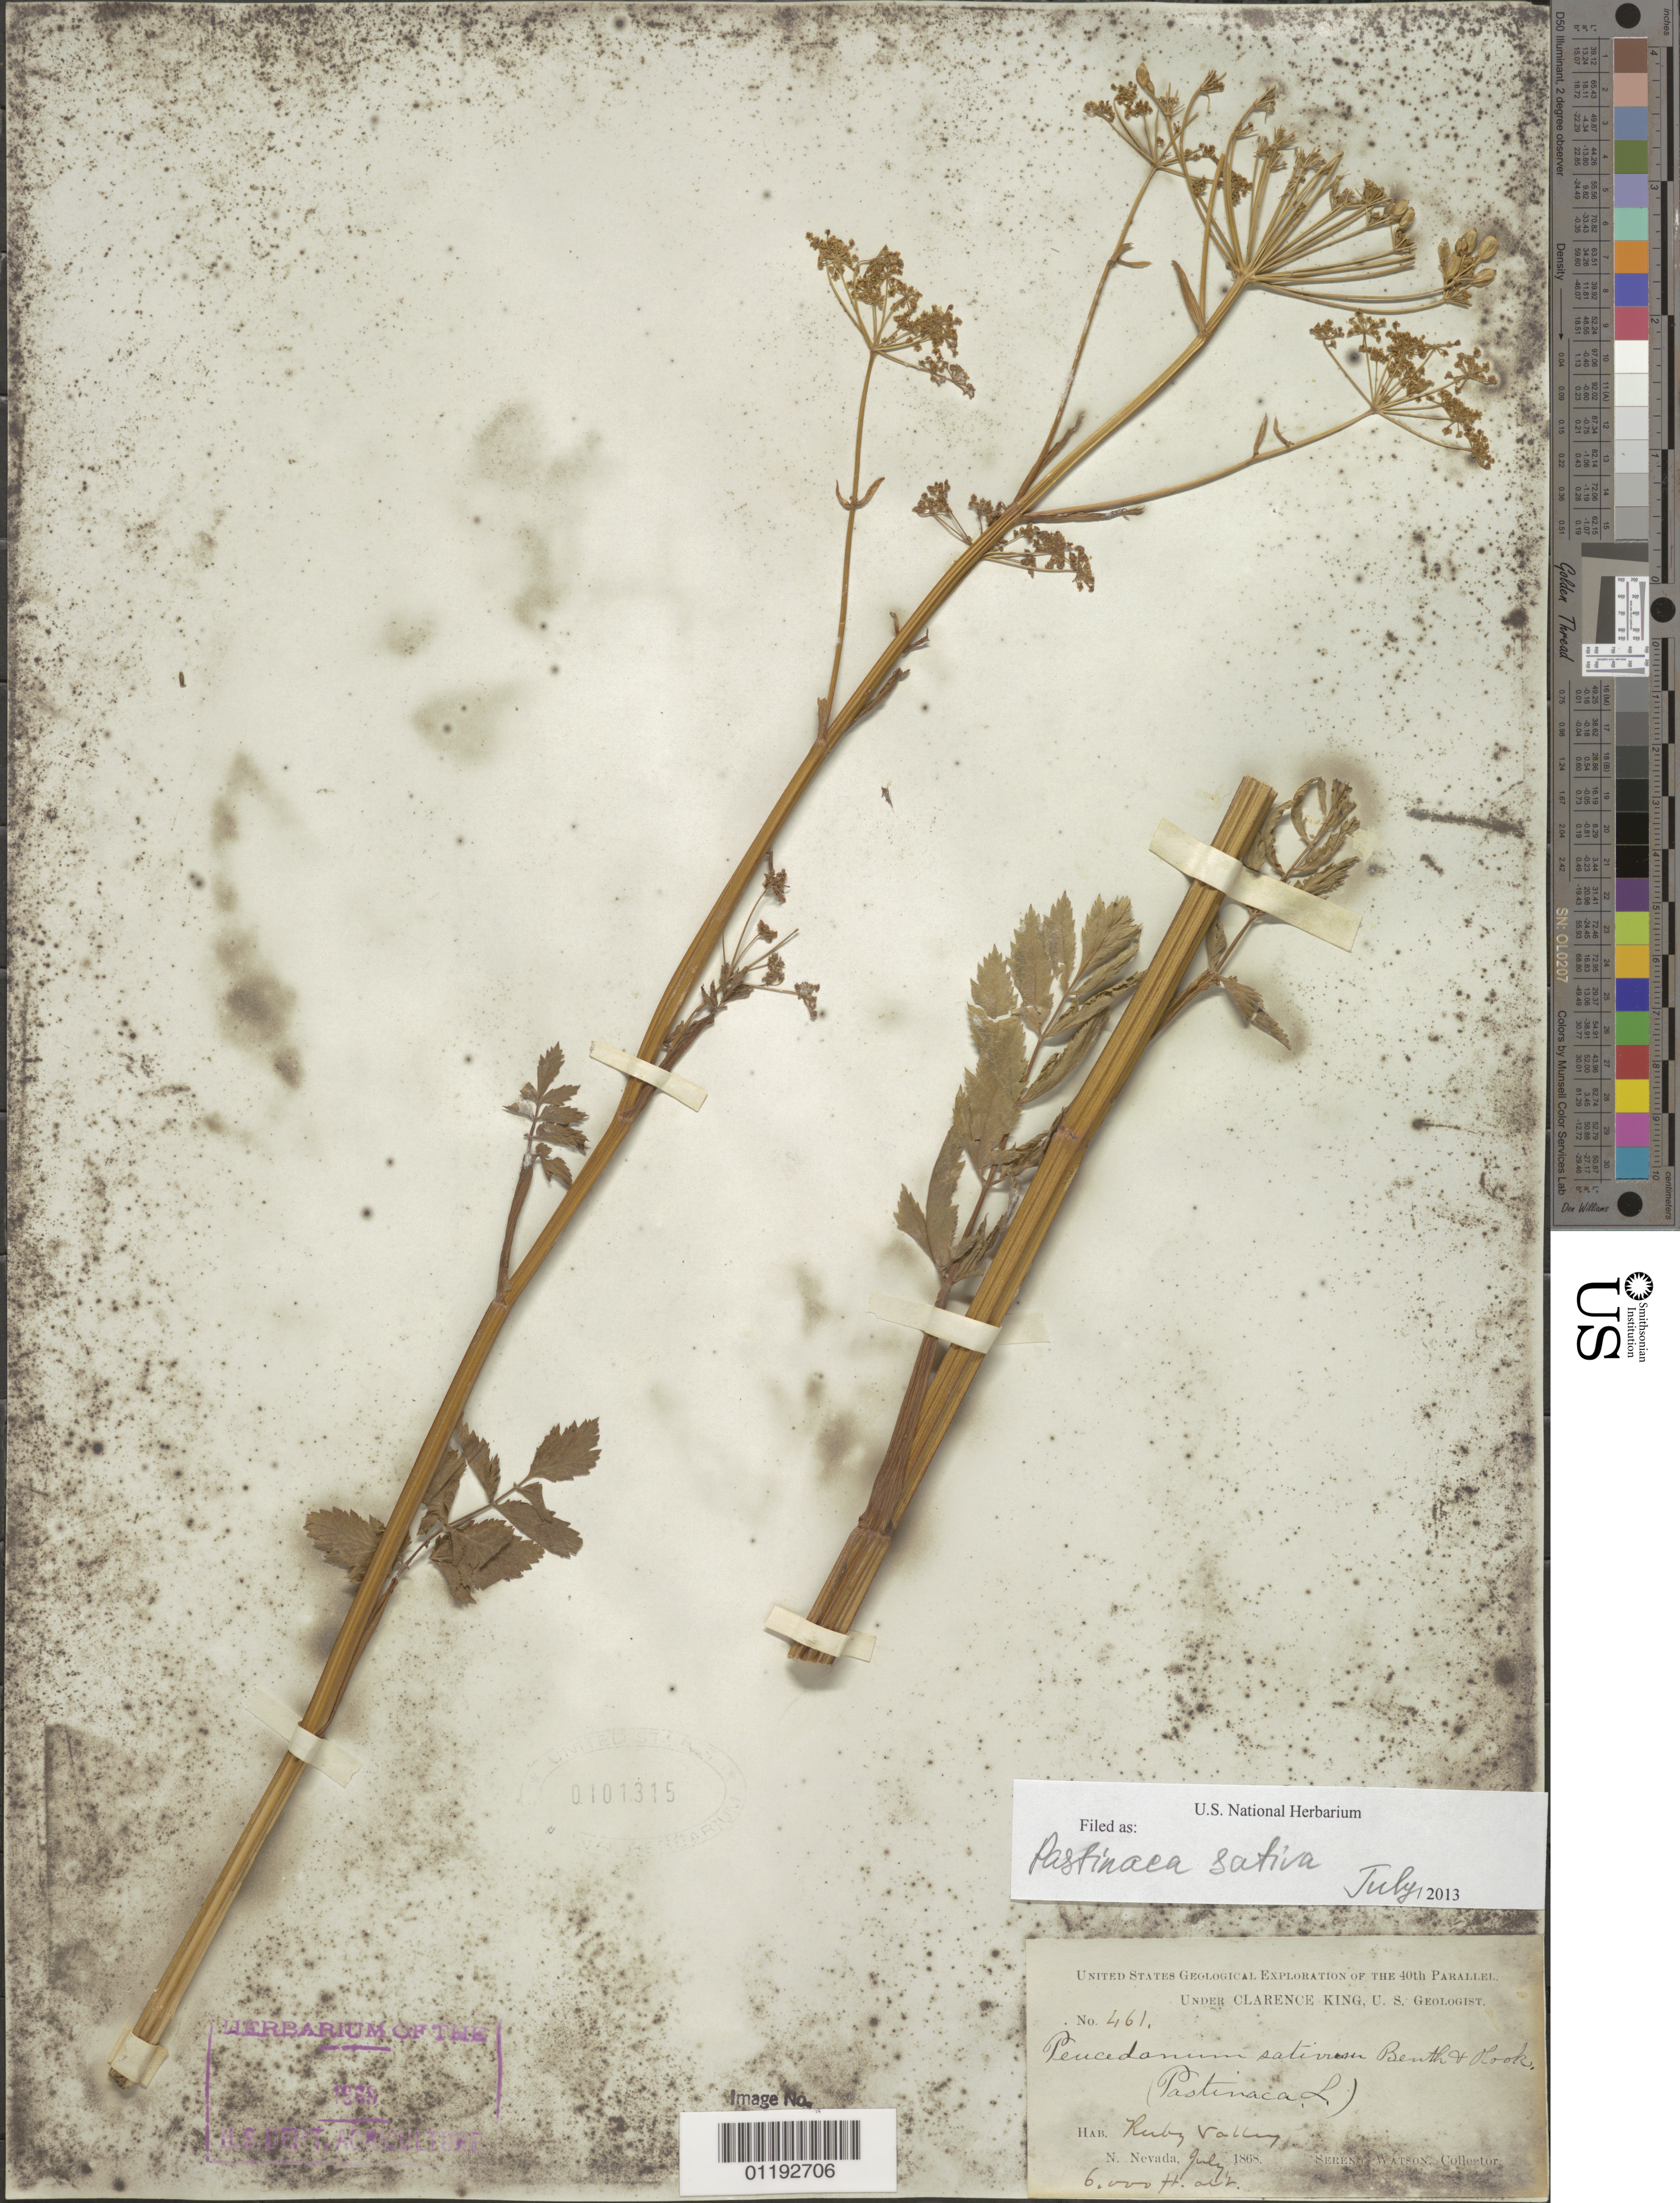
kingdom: Plantae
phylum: Tracheophyta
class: Magnoliopsida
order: Apiales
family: Apiaceae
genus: Pastinaca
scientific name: Pastinaca sativa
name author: L.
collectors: S. Watson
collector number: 461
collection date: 1868-07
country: United States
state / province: Nevada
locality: Ruby Valley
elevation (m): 1829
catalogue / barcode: US 101315